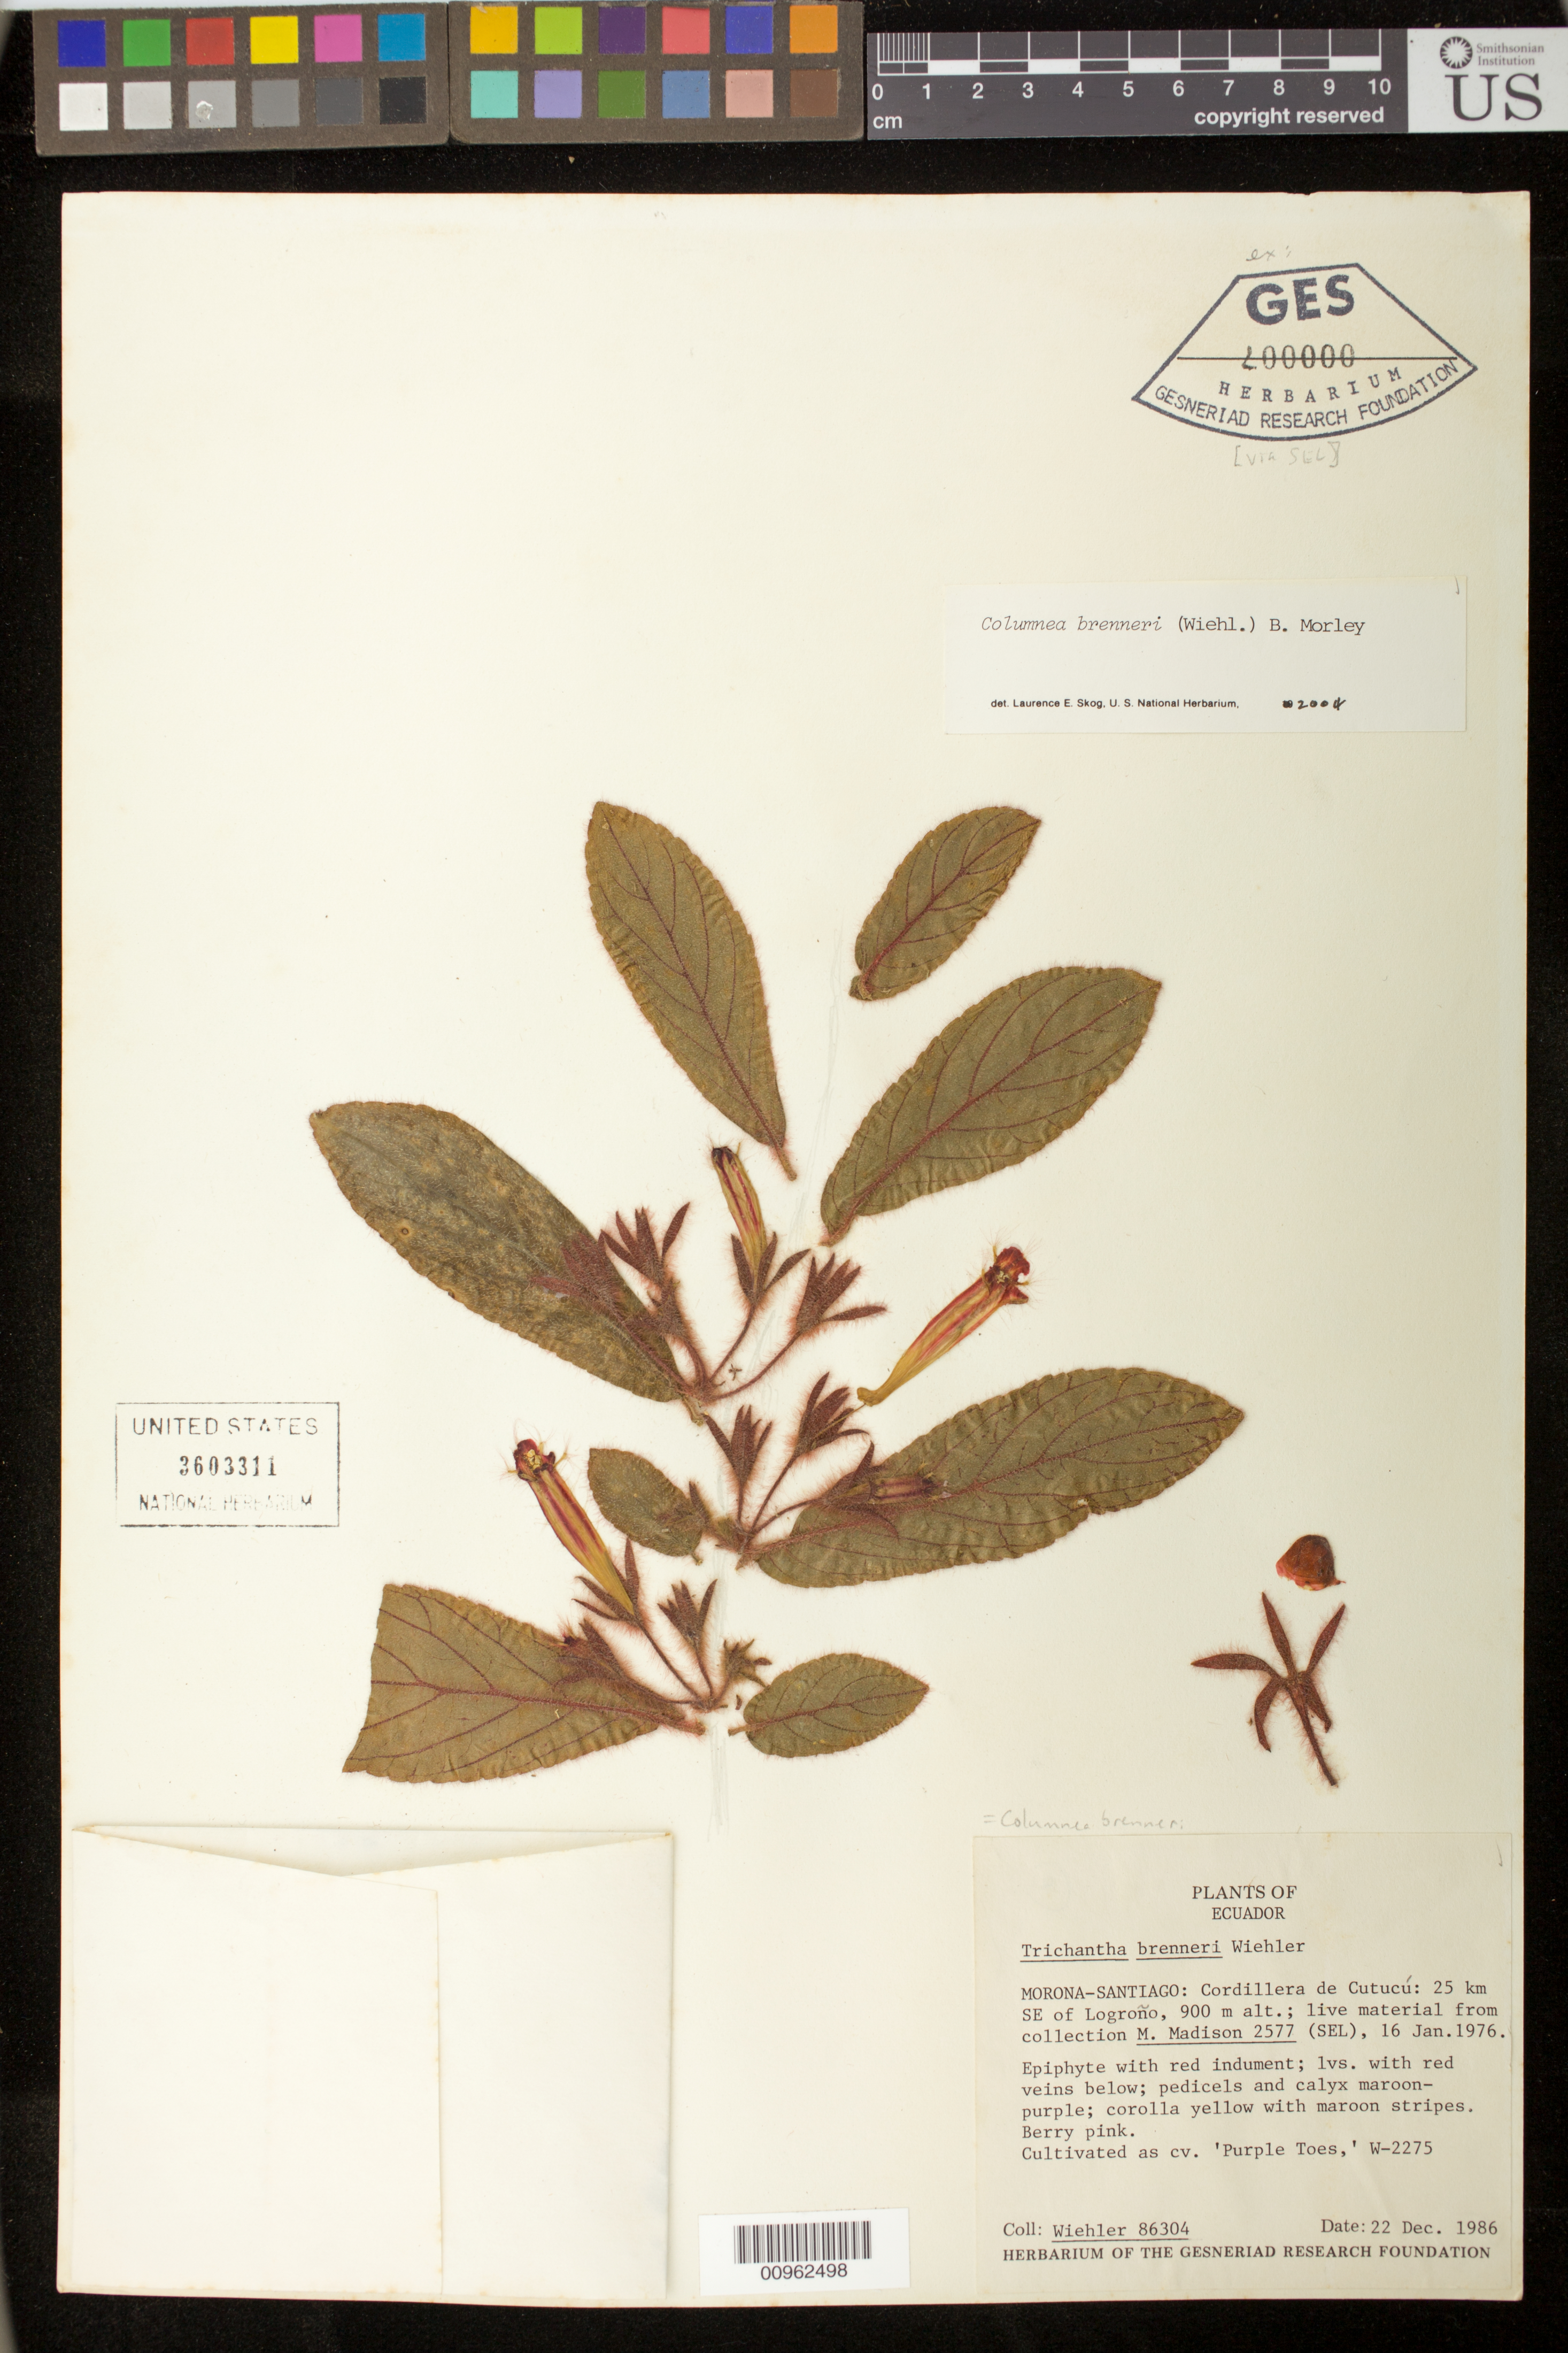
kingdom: Plantae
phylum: Tracheophyta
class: Magnoliopsida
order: Lamiales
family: Gesneriaceae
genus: Columnea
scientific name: Columnea brenneri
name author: (Wiehler) B.D. Morley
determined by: Skog, Laurence E.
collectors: H. J. Wiehler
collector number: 86304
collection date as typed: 22 Dec 1986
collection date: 1986-12-22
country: Ecuador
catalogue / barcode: US 3603311